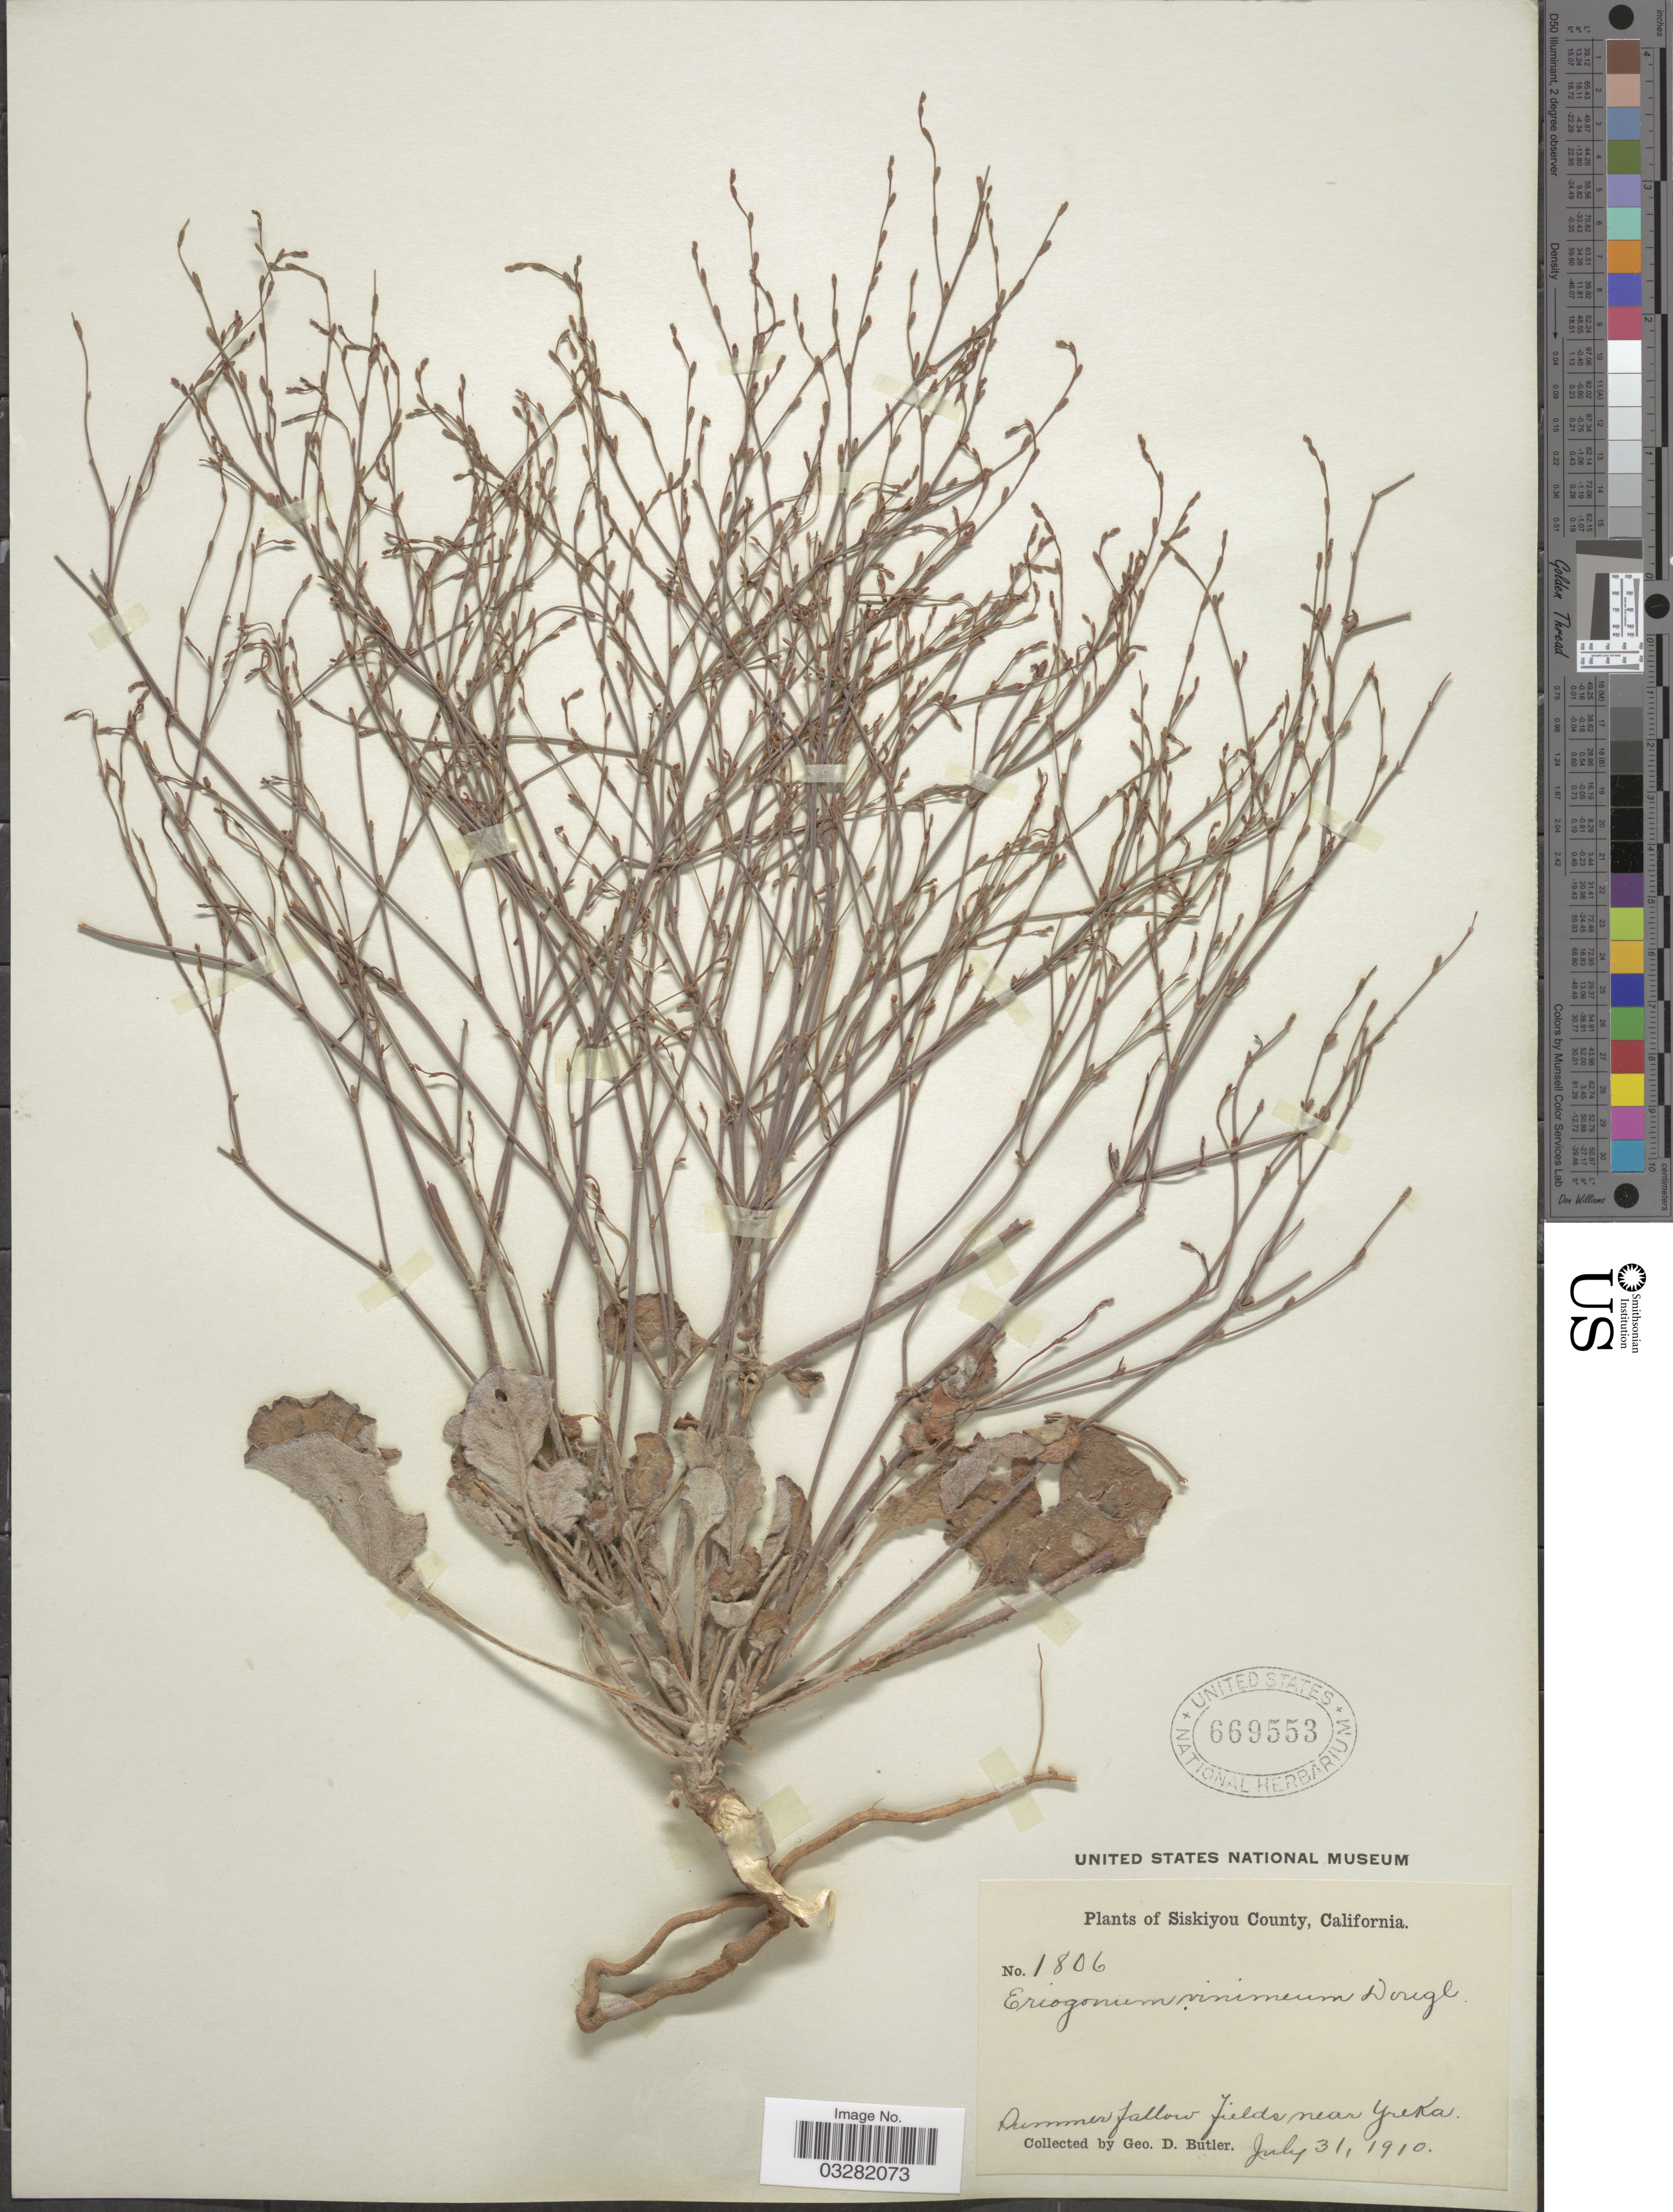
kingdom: Plantae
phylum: Tracheophyta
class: Magnoliopsida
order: Caryophyllales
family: Polygonaceae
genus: Eriogonum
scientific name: Eriogonum vimineum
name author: Douglas ex Benth.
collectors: G. D. Butler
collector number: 1806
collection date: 1910-07-31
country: United States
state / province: California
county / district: Siskiyou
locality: Siskiyou County. Summer fallow& fields near Yreka.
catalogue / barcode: US 669553